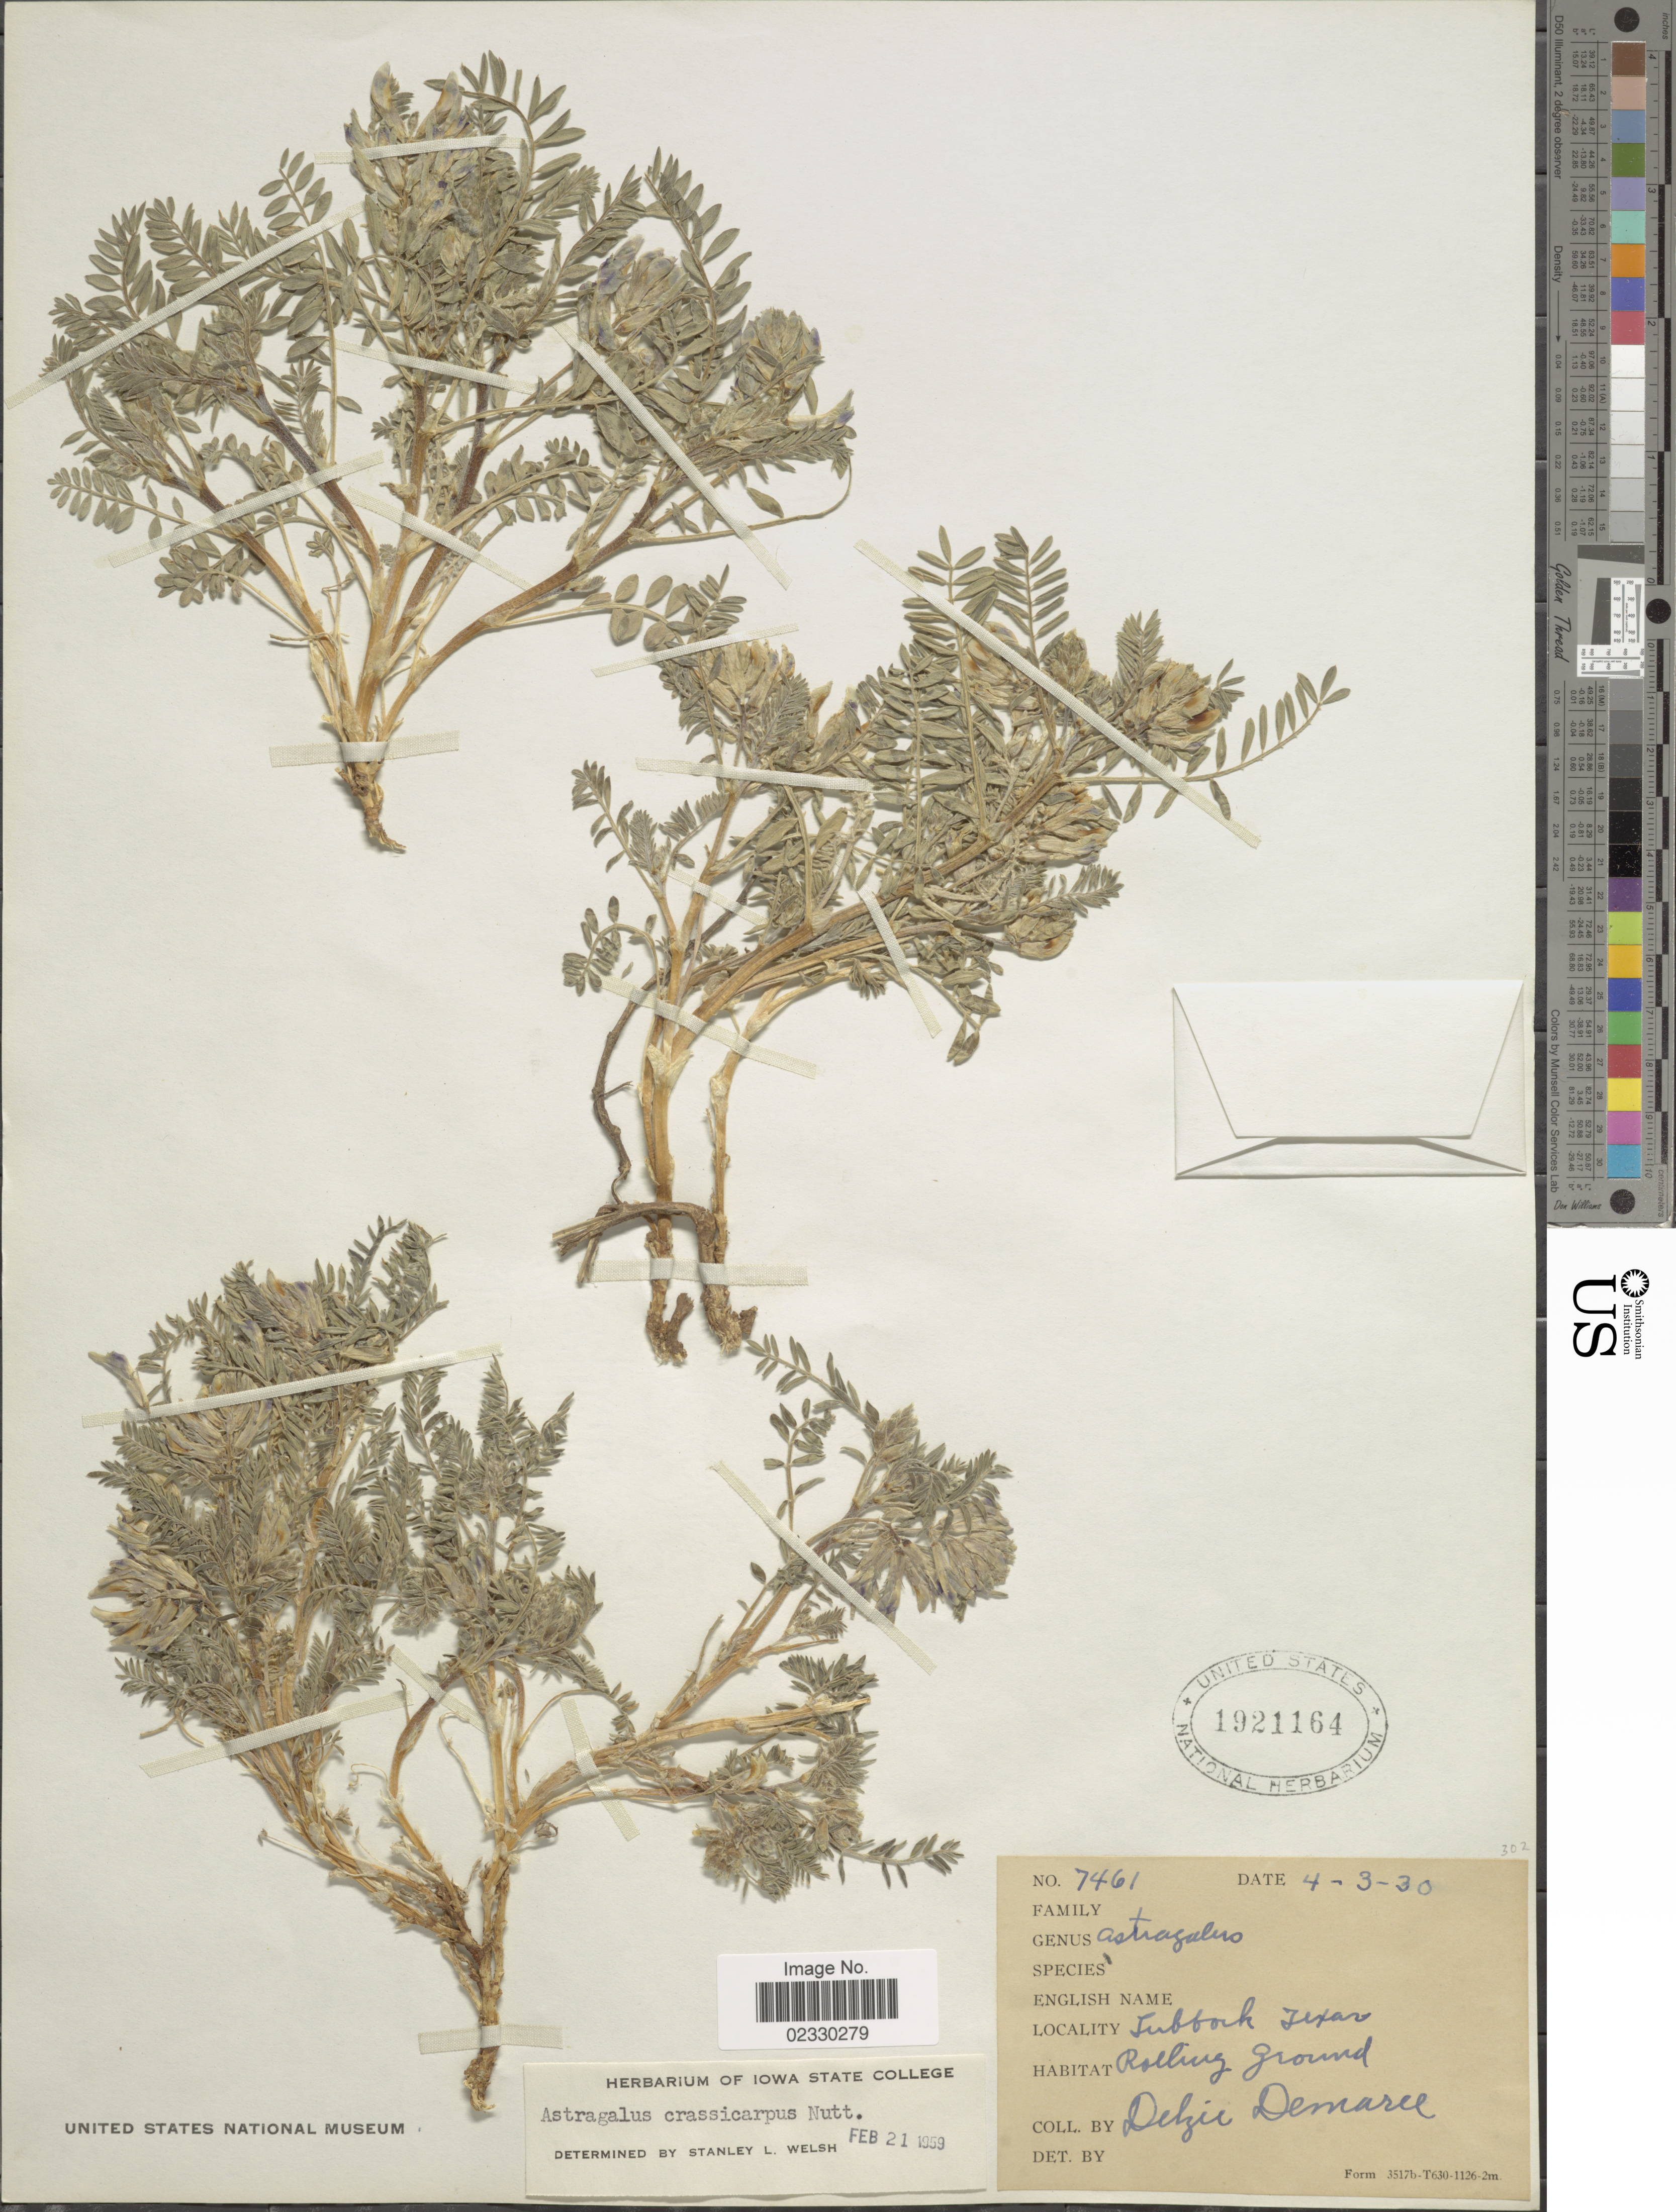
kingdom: Plantae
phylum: Tracheophyta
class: Magnoliopsida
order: Fabales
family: Fabaceae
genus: Astragalus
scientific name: Astragalus crassicarpus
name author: Nutt.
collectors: D. Demaree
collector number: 7461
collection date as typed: Transcribed d/m/y: 3/4/30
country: United States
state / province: Texas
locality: Lubbock, rolling ground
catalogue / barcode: US 1921164